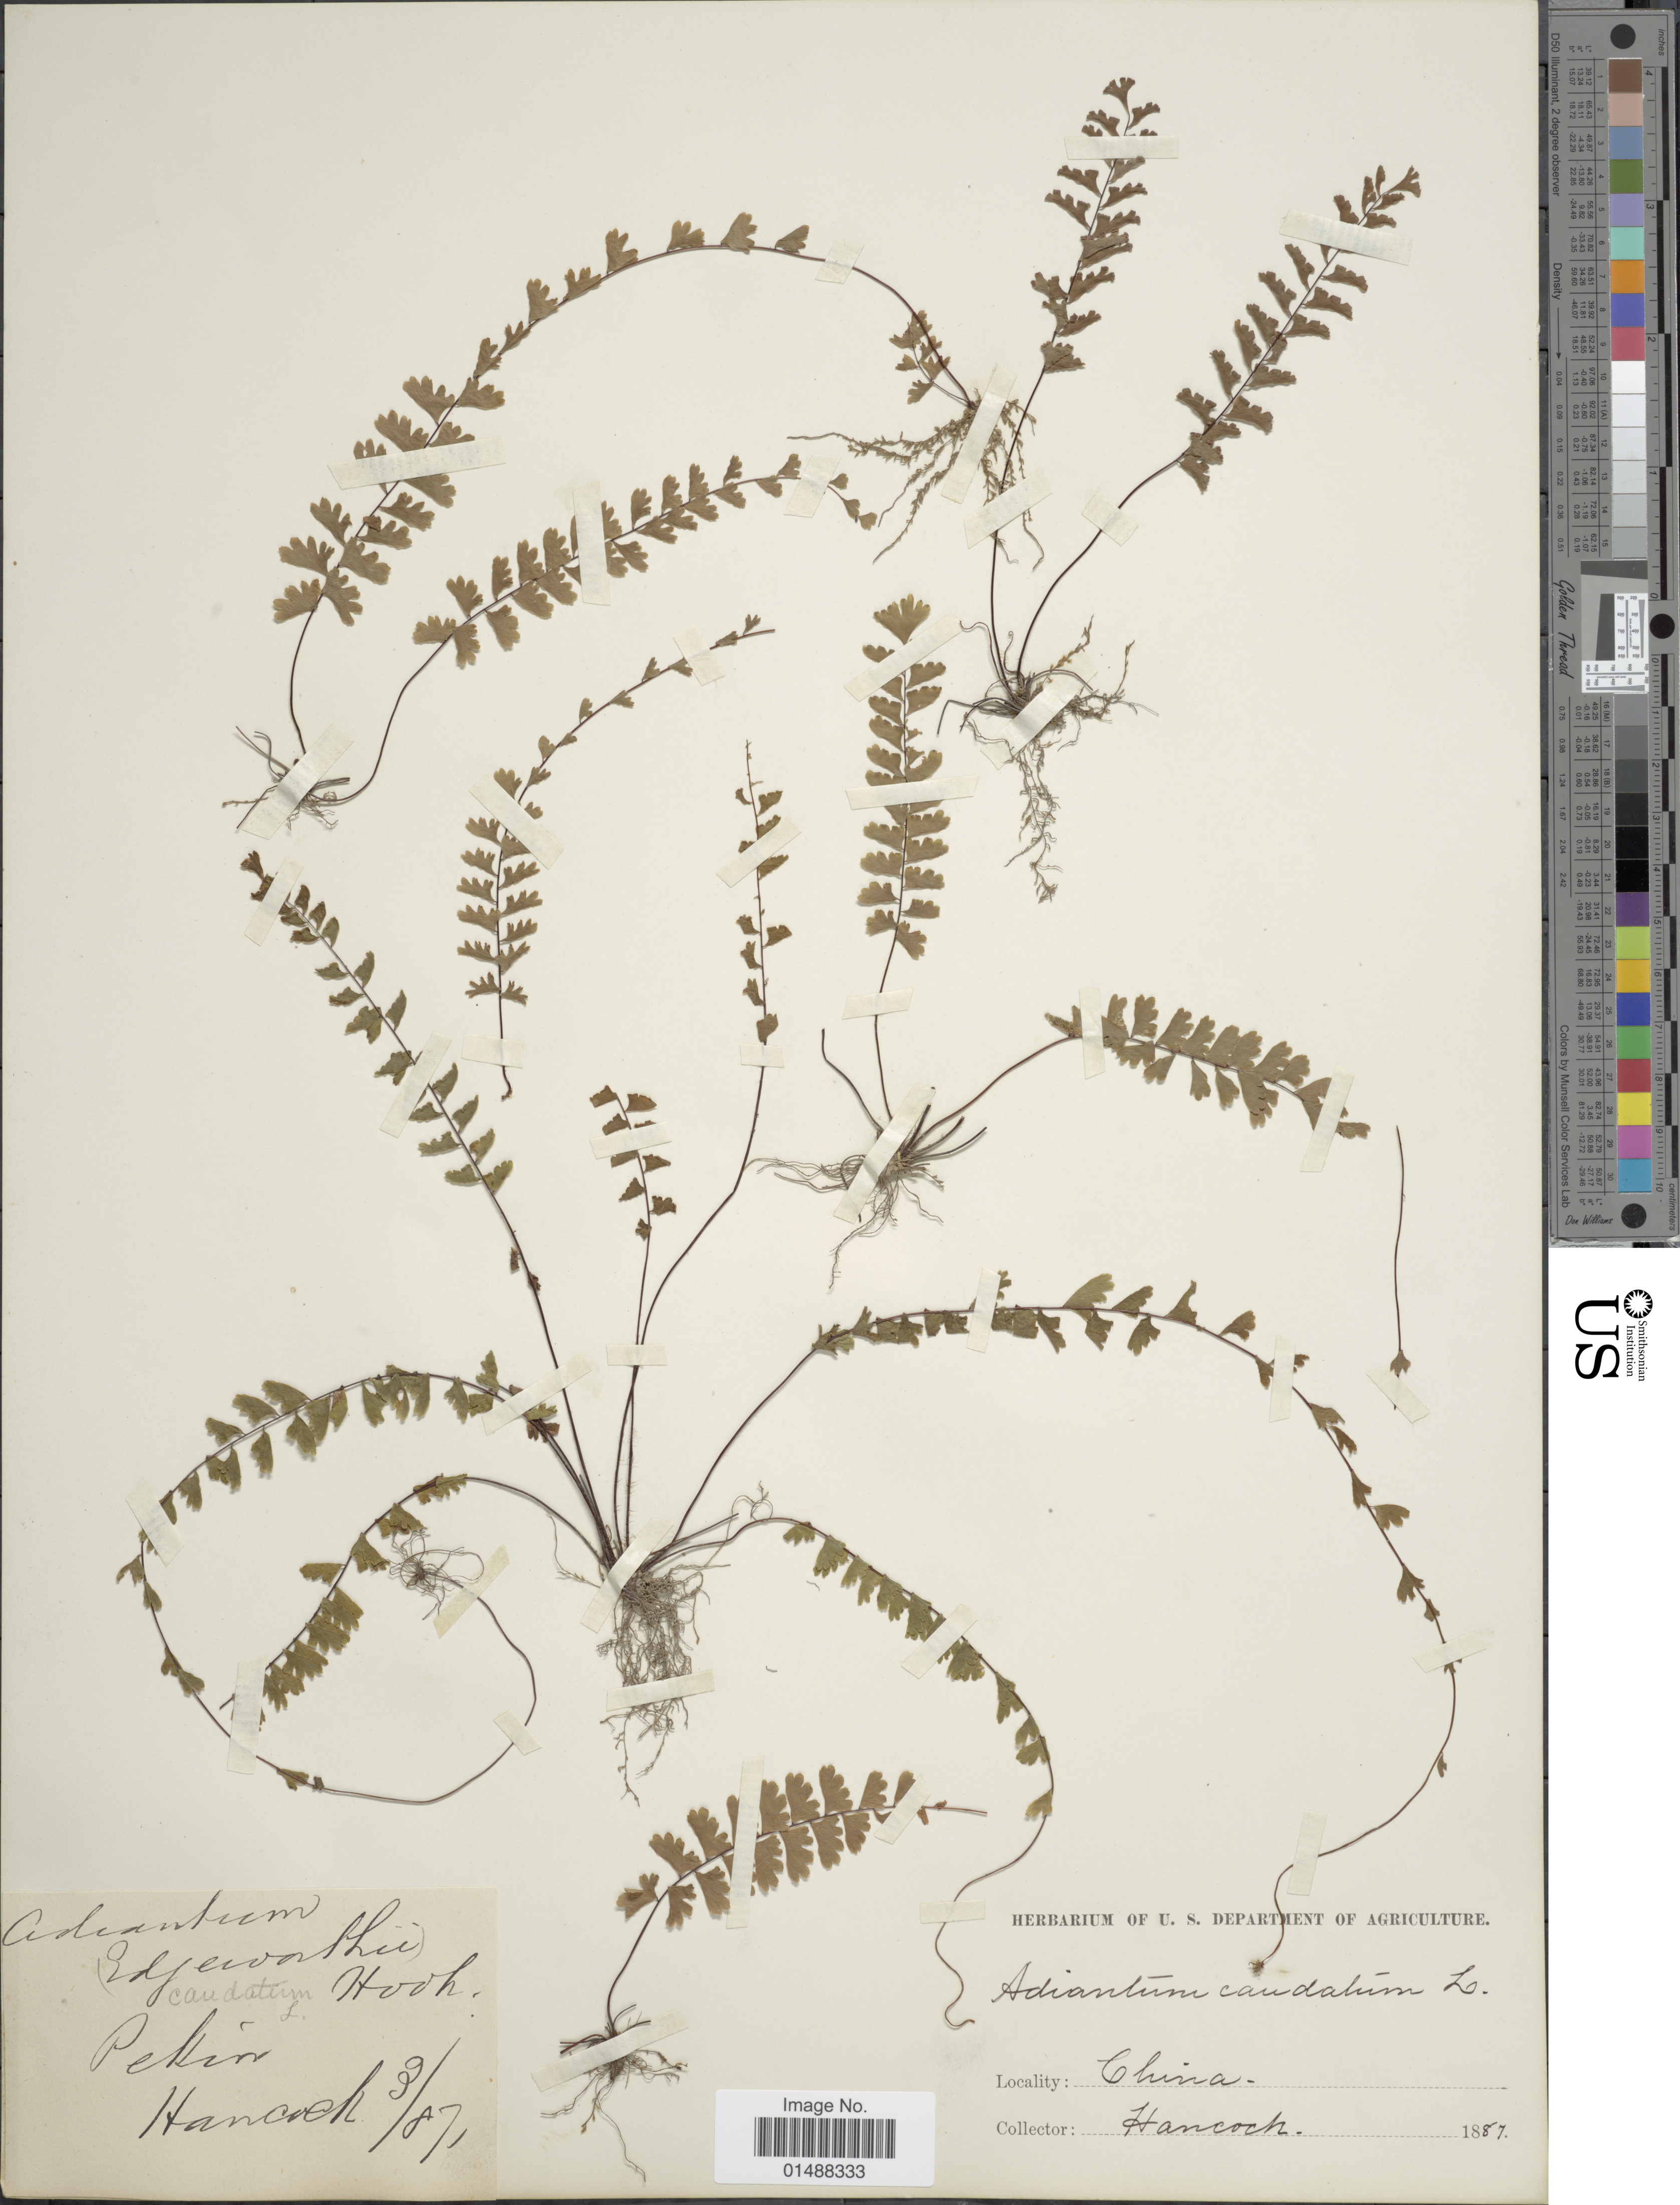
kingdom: Plantae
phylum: Tracheophyta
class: Polypodiopsida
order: Polypodiales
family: Pteridaceae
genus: Adiantum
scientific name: Adiantum edgeworthii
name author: Hook.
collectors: Hancock, --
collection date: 1887-03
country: China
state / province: Beijing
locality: China, Pekin.